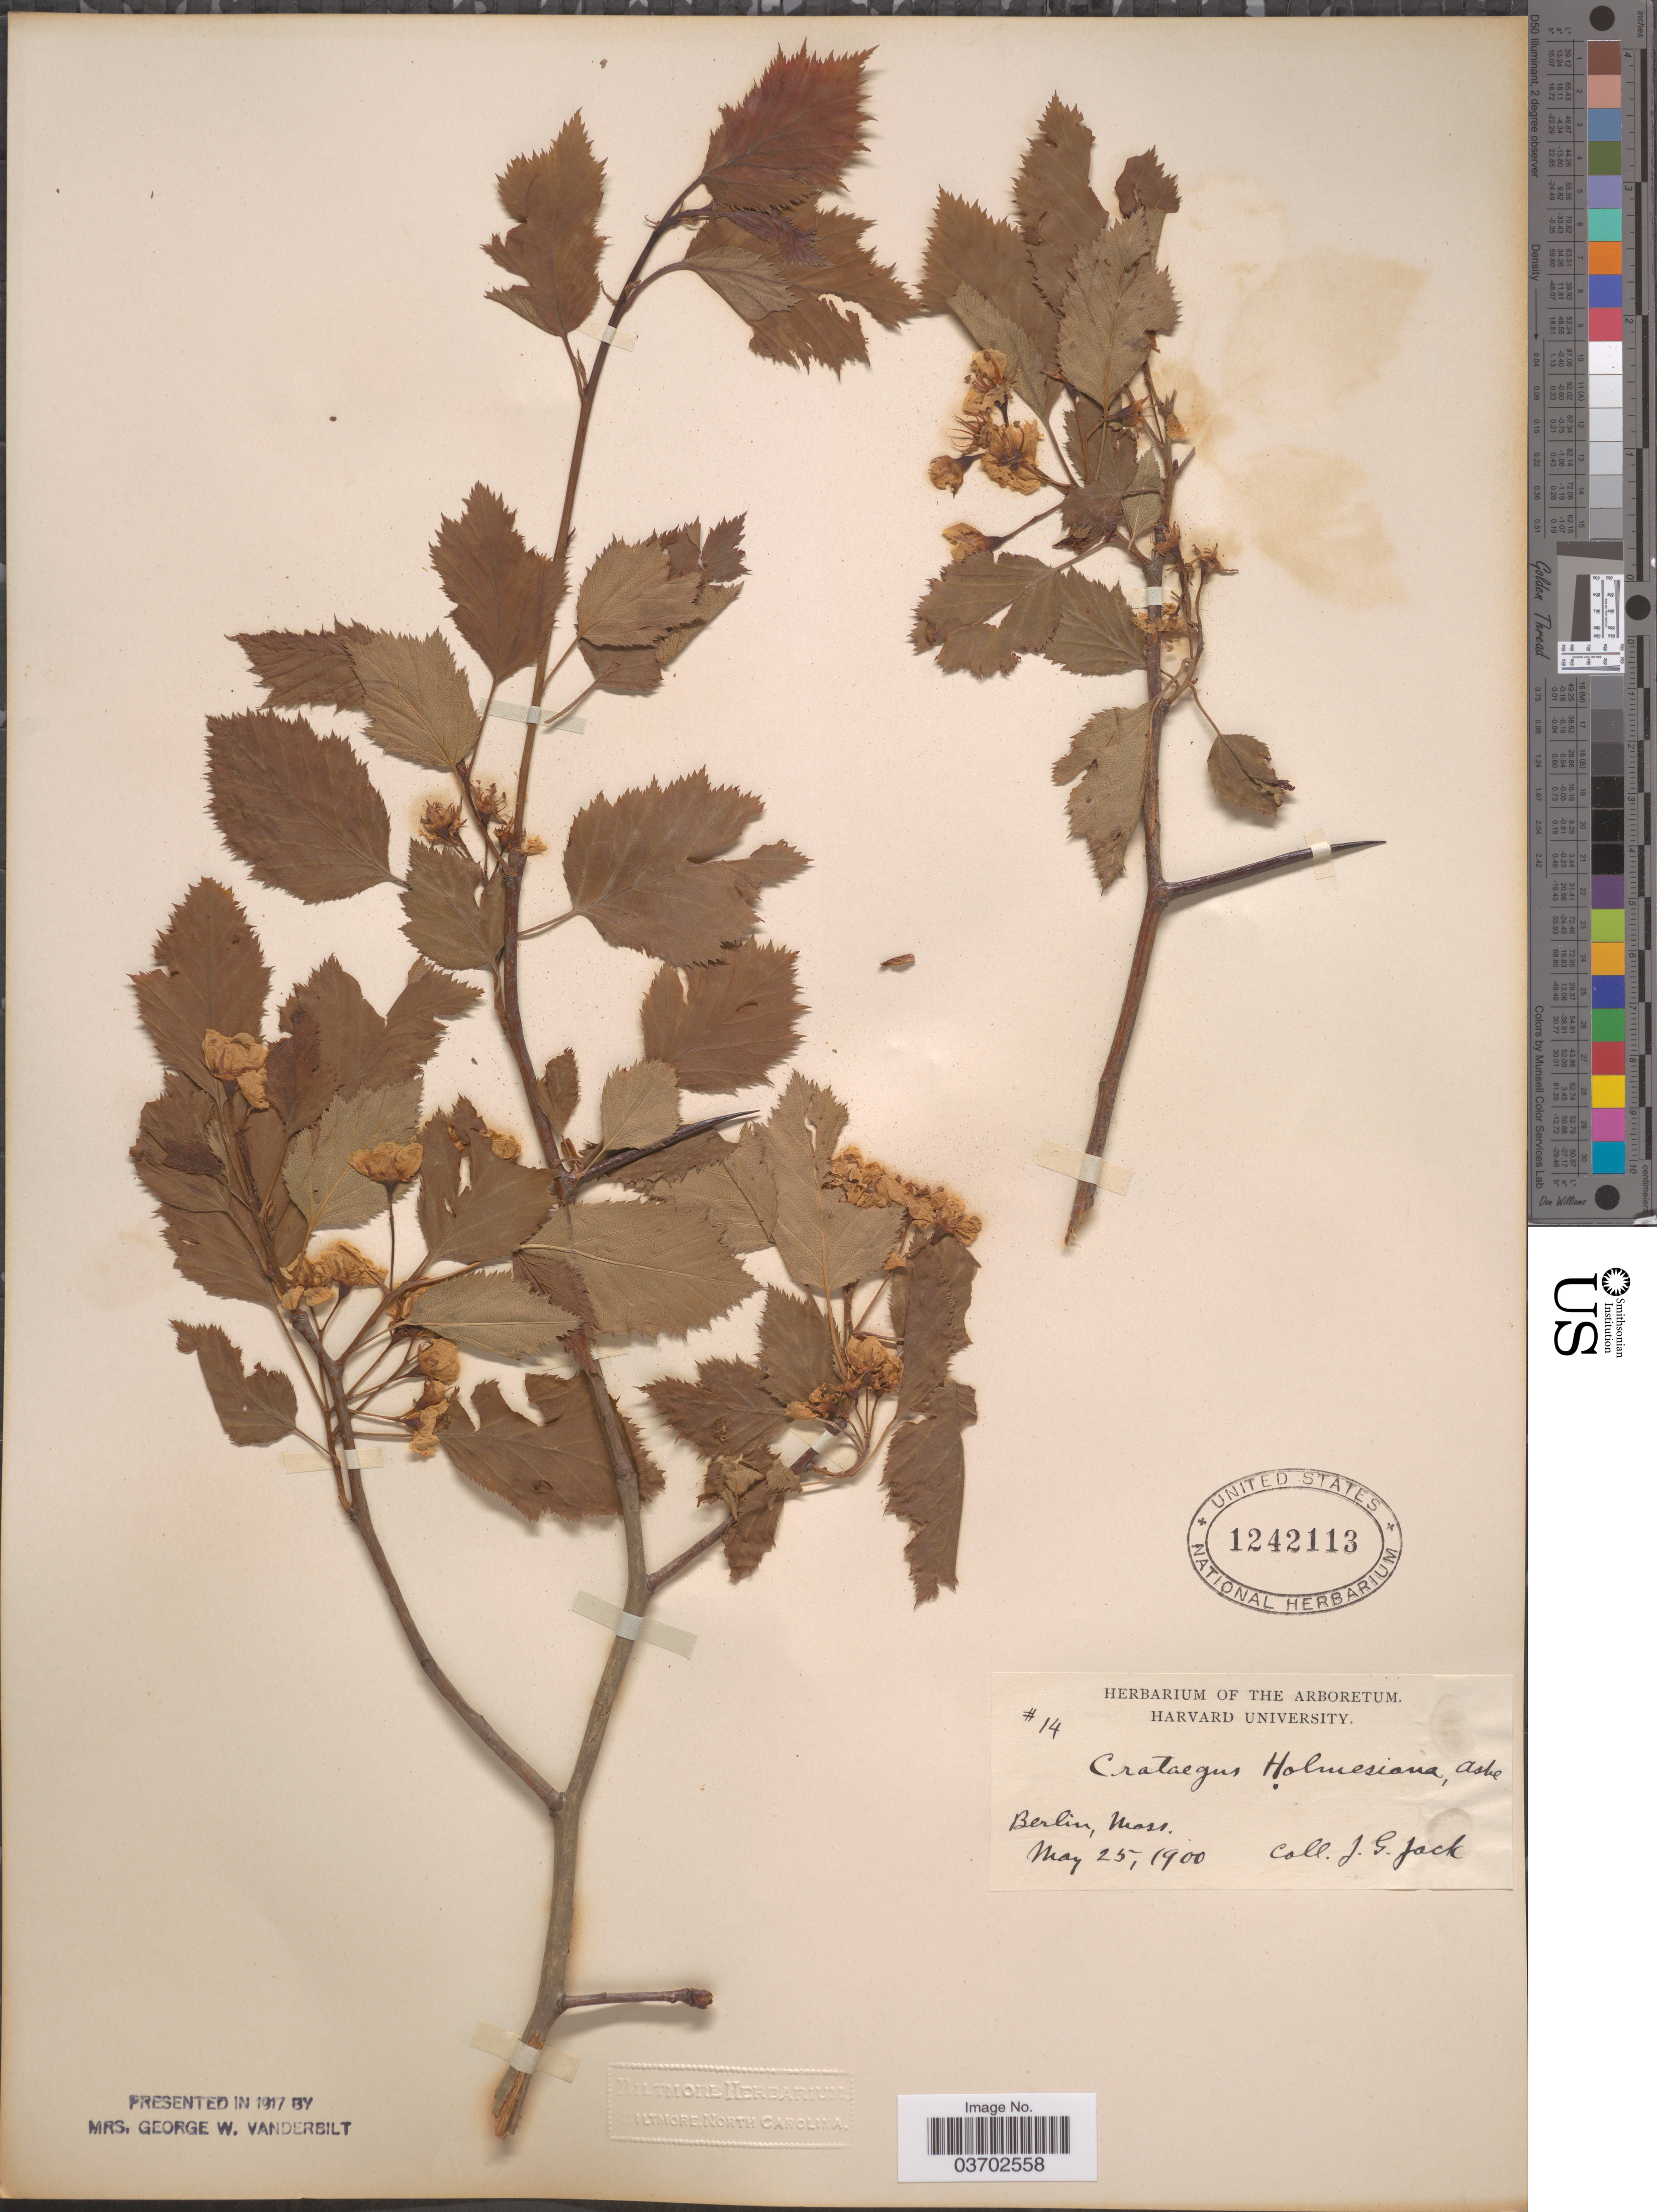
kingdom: Plantae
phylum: Tracheophyta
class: Magnoliopsida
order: Rosales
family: Rosaceae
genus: Crataegus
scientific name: Crataegus holmesiana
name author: Ashe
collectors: J. G. Jack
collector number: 14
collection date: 1900-05-25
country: United States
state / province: Massachusetts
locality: Berlin.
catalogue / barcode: US 1242113